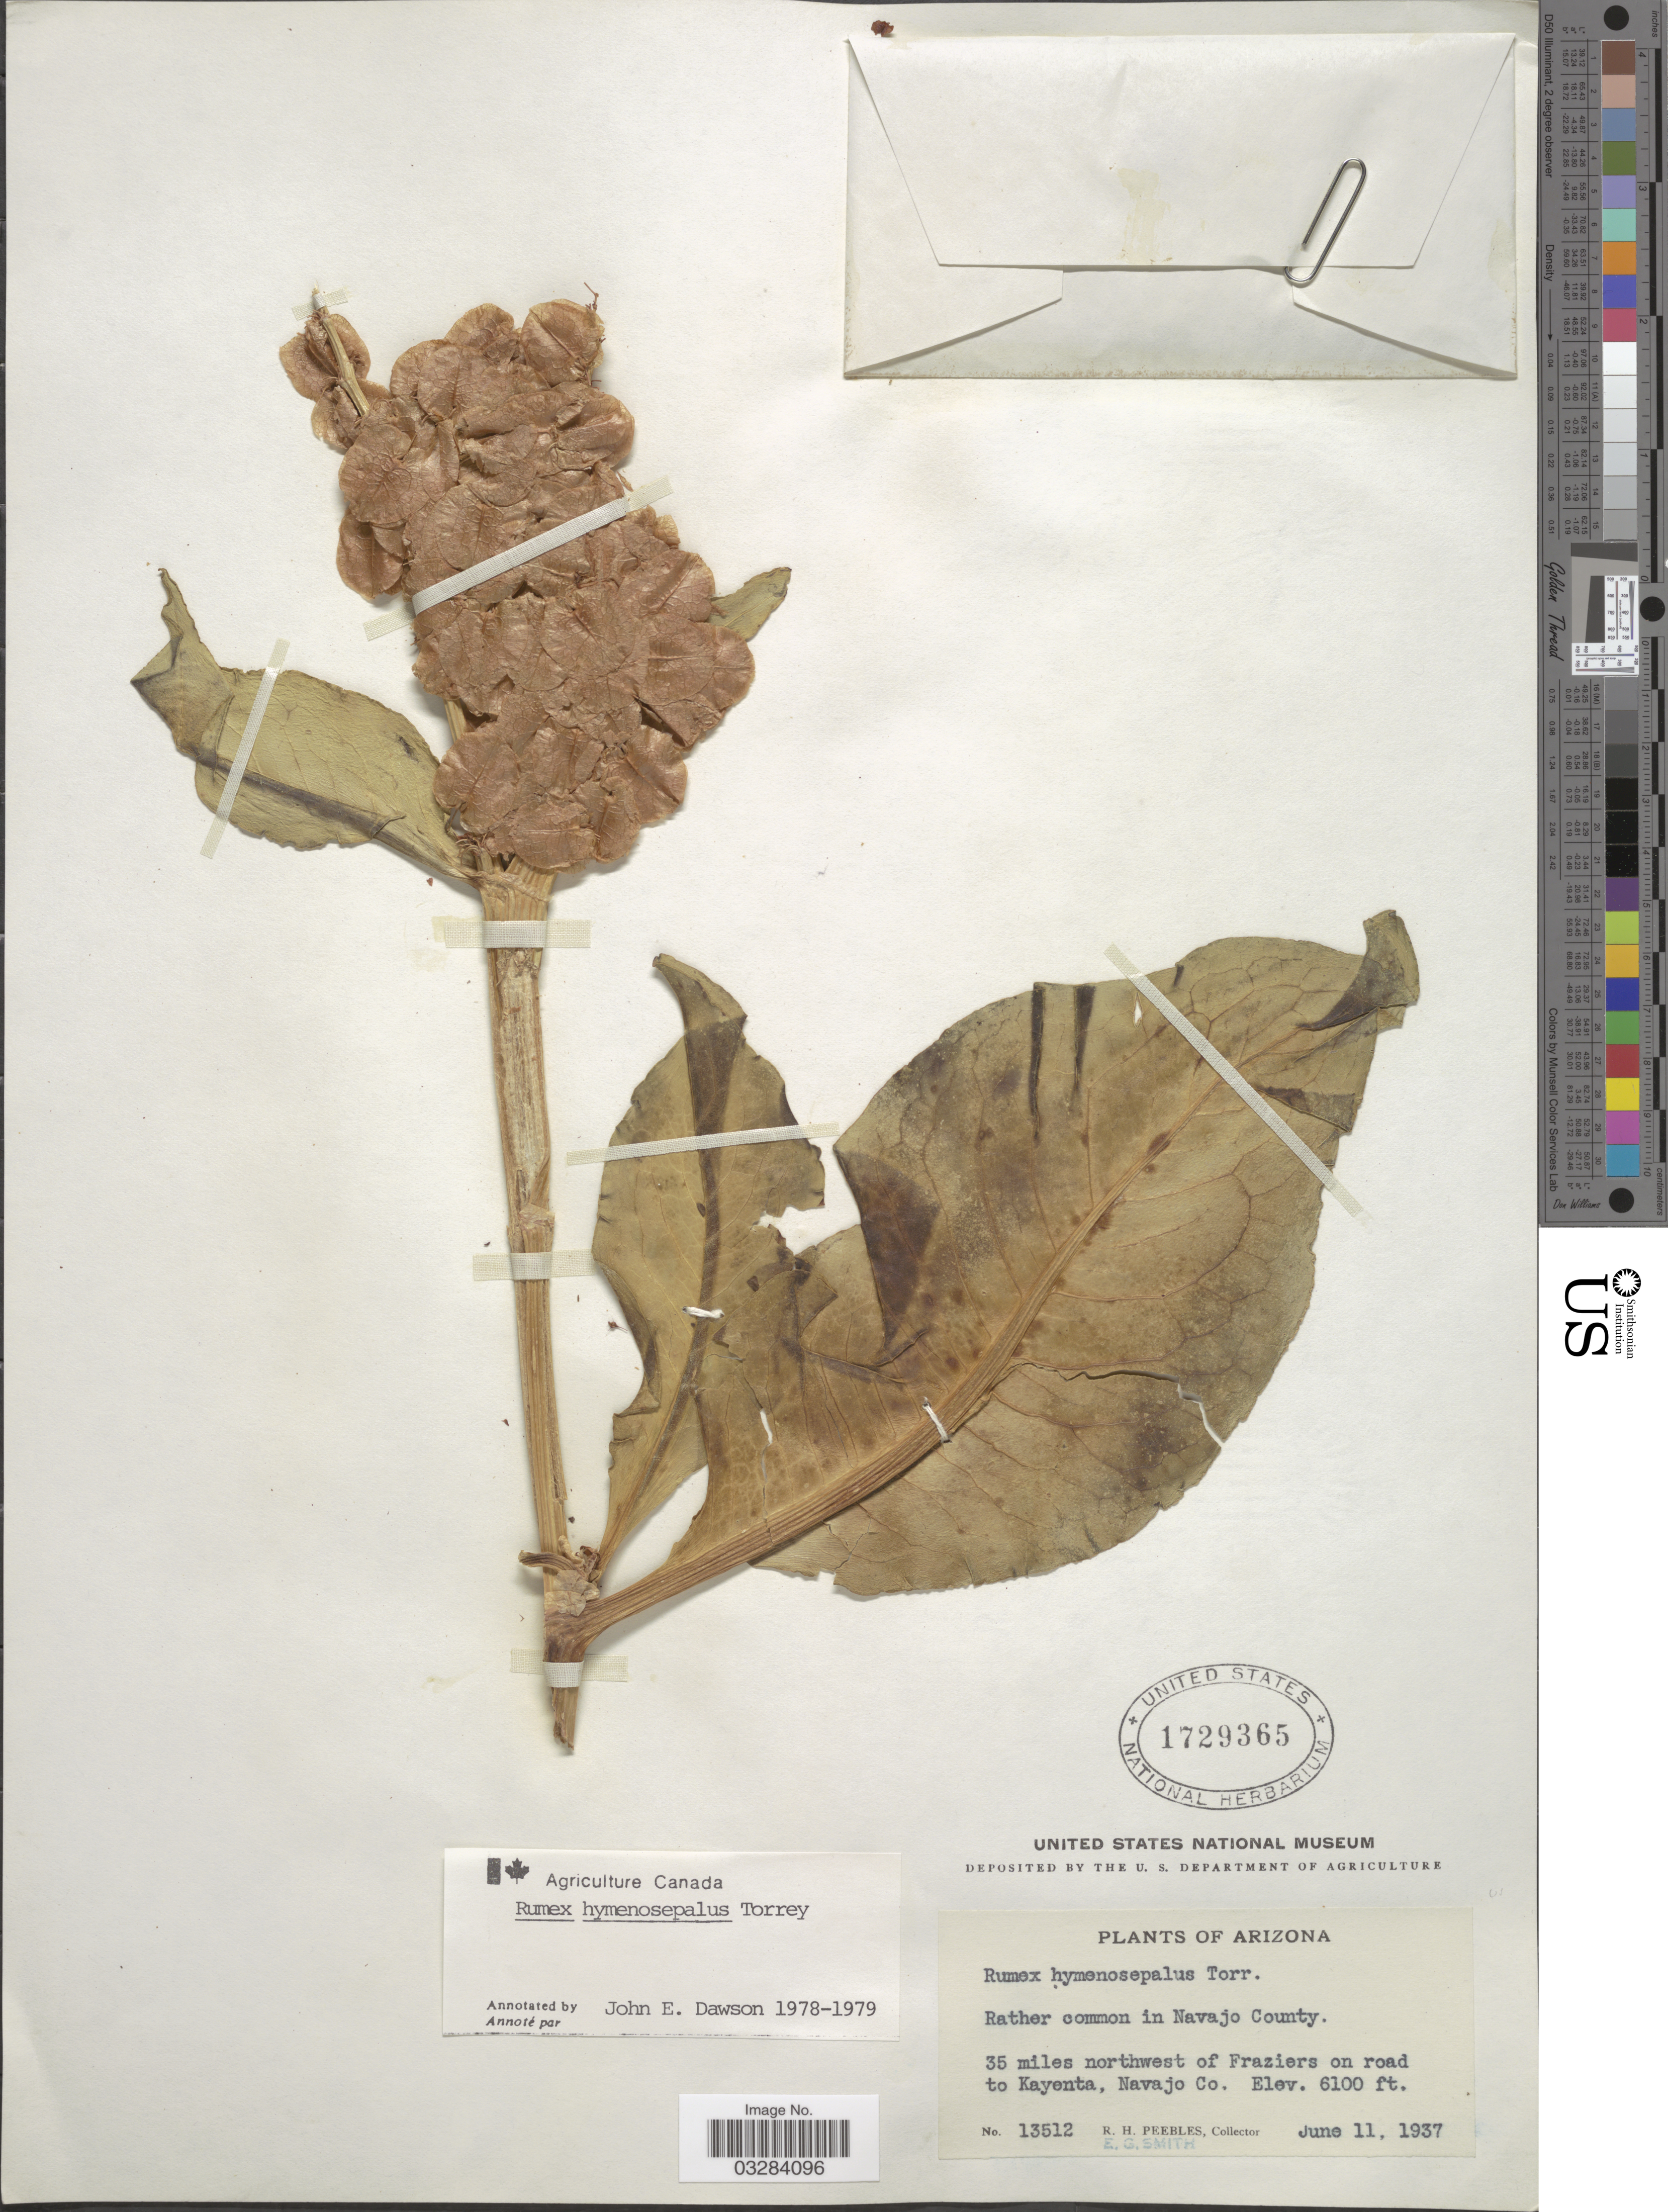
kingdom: Plantae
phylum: Tracheophyta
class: Magnoliopsida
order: Caryophyllales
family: Polygonaceae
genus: Rumex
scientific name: Rumex hymenosepalus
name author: Torr.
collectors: R. H. Peebles & E. G. Smith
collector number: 13512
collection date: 1937-06-11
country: United States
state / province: Arizona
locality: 35 miles northwest of Fraziers on road to Kayenta, Navajo Co.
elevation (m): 1859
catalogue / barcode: US 1729365